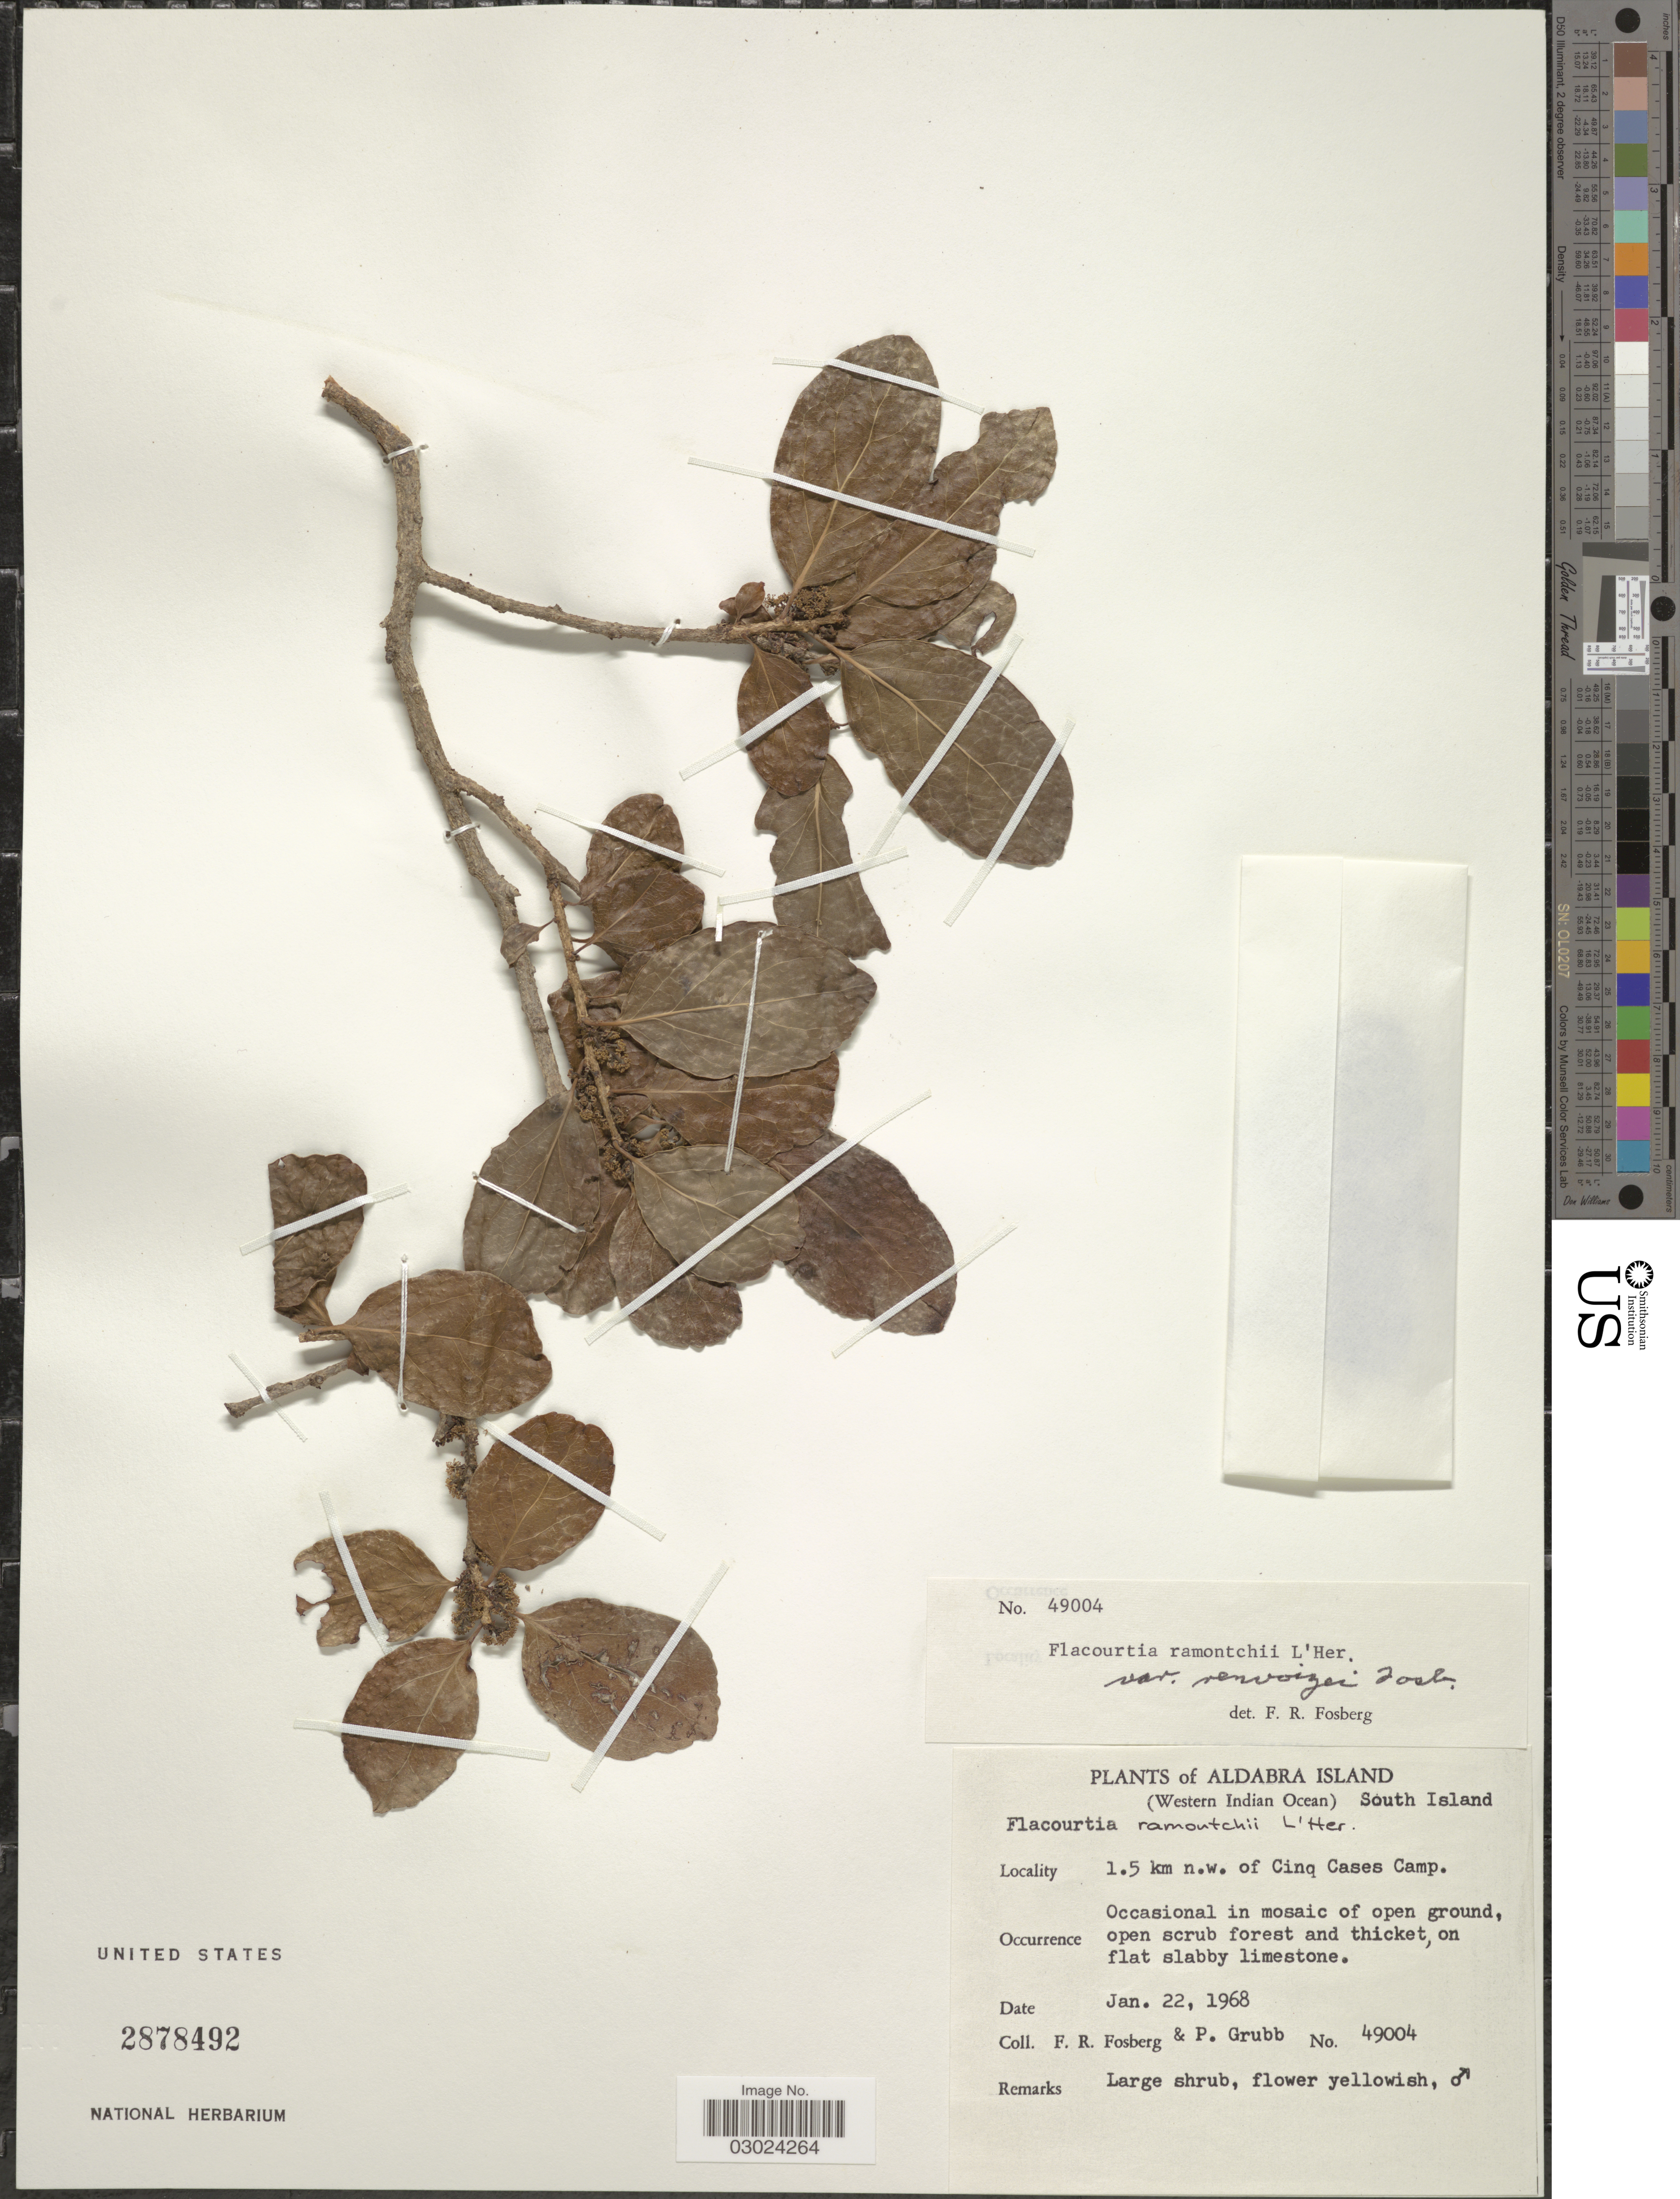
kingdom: Plantae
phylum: Tracheophyta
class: Magnoliopsida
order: Malpighiales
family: Salicaceae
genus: Flacourtia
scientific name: Flacourtia ramontchi var. renvoizei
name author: Fosberg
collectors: F. R. Fosberg & P. J. Grubb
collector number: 49004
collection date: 1968-01-22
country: Seychelles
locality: Aldabra Island. (Western Indian Ocean) South Island. 1.5 km. n. w. of Cinq Cases Camp.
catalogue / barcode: US 2878492